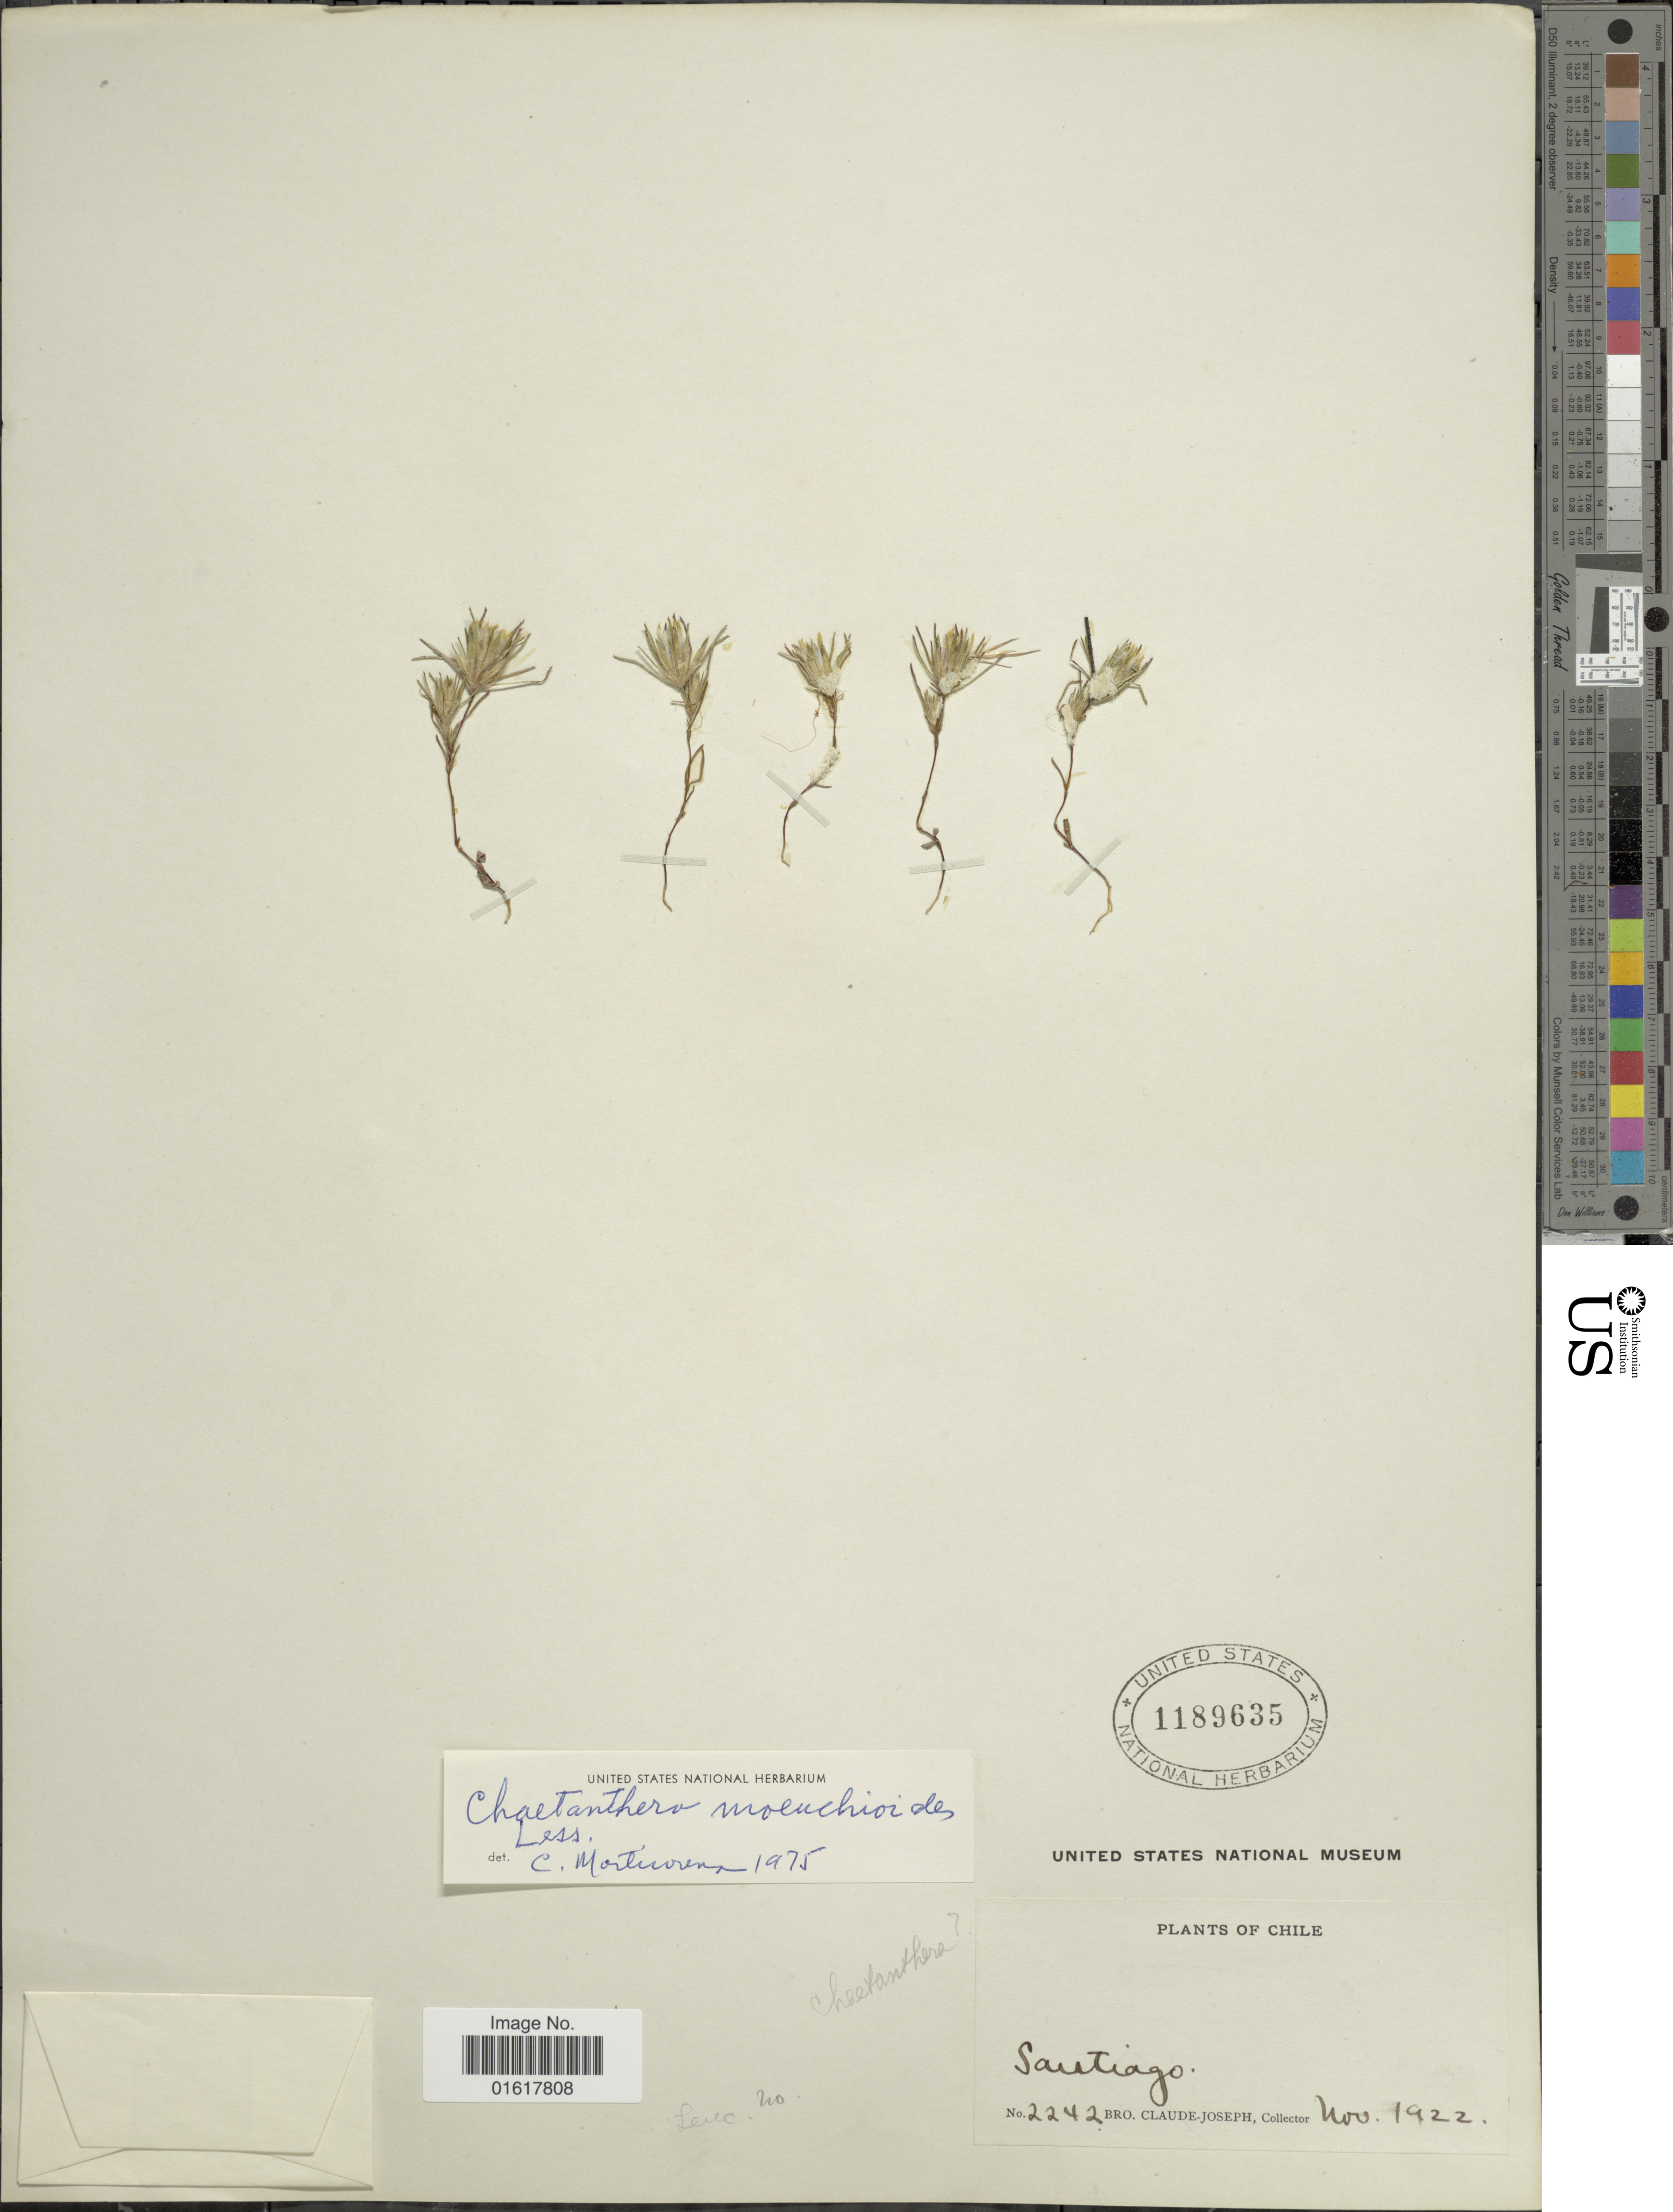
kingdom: Plantae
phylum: Tracheophyta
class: Magnoliopsida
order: Asterales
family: Asteraceae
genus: Chaetanthera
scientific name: Chaetanthera moenchioides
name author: Less.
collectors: Bro. Claude-Joseph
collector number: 2242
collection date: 1922-11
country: Chile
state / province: Región Metropolitana (RM)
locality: Santiago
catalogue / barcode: US 1189635